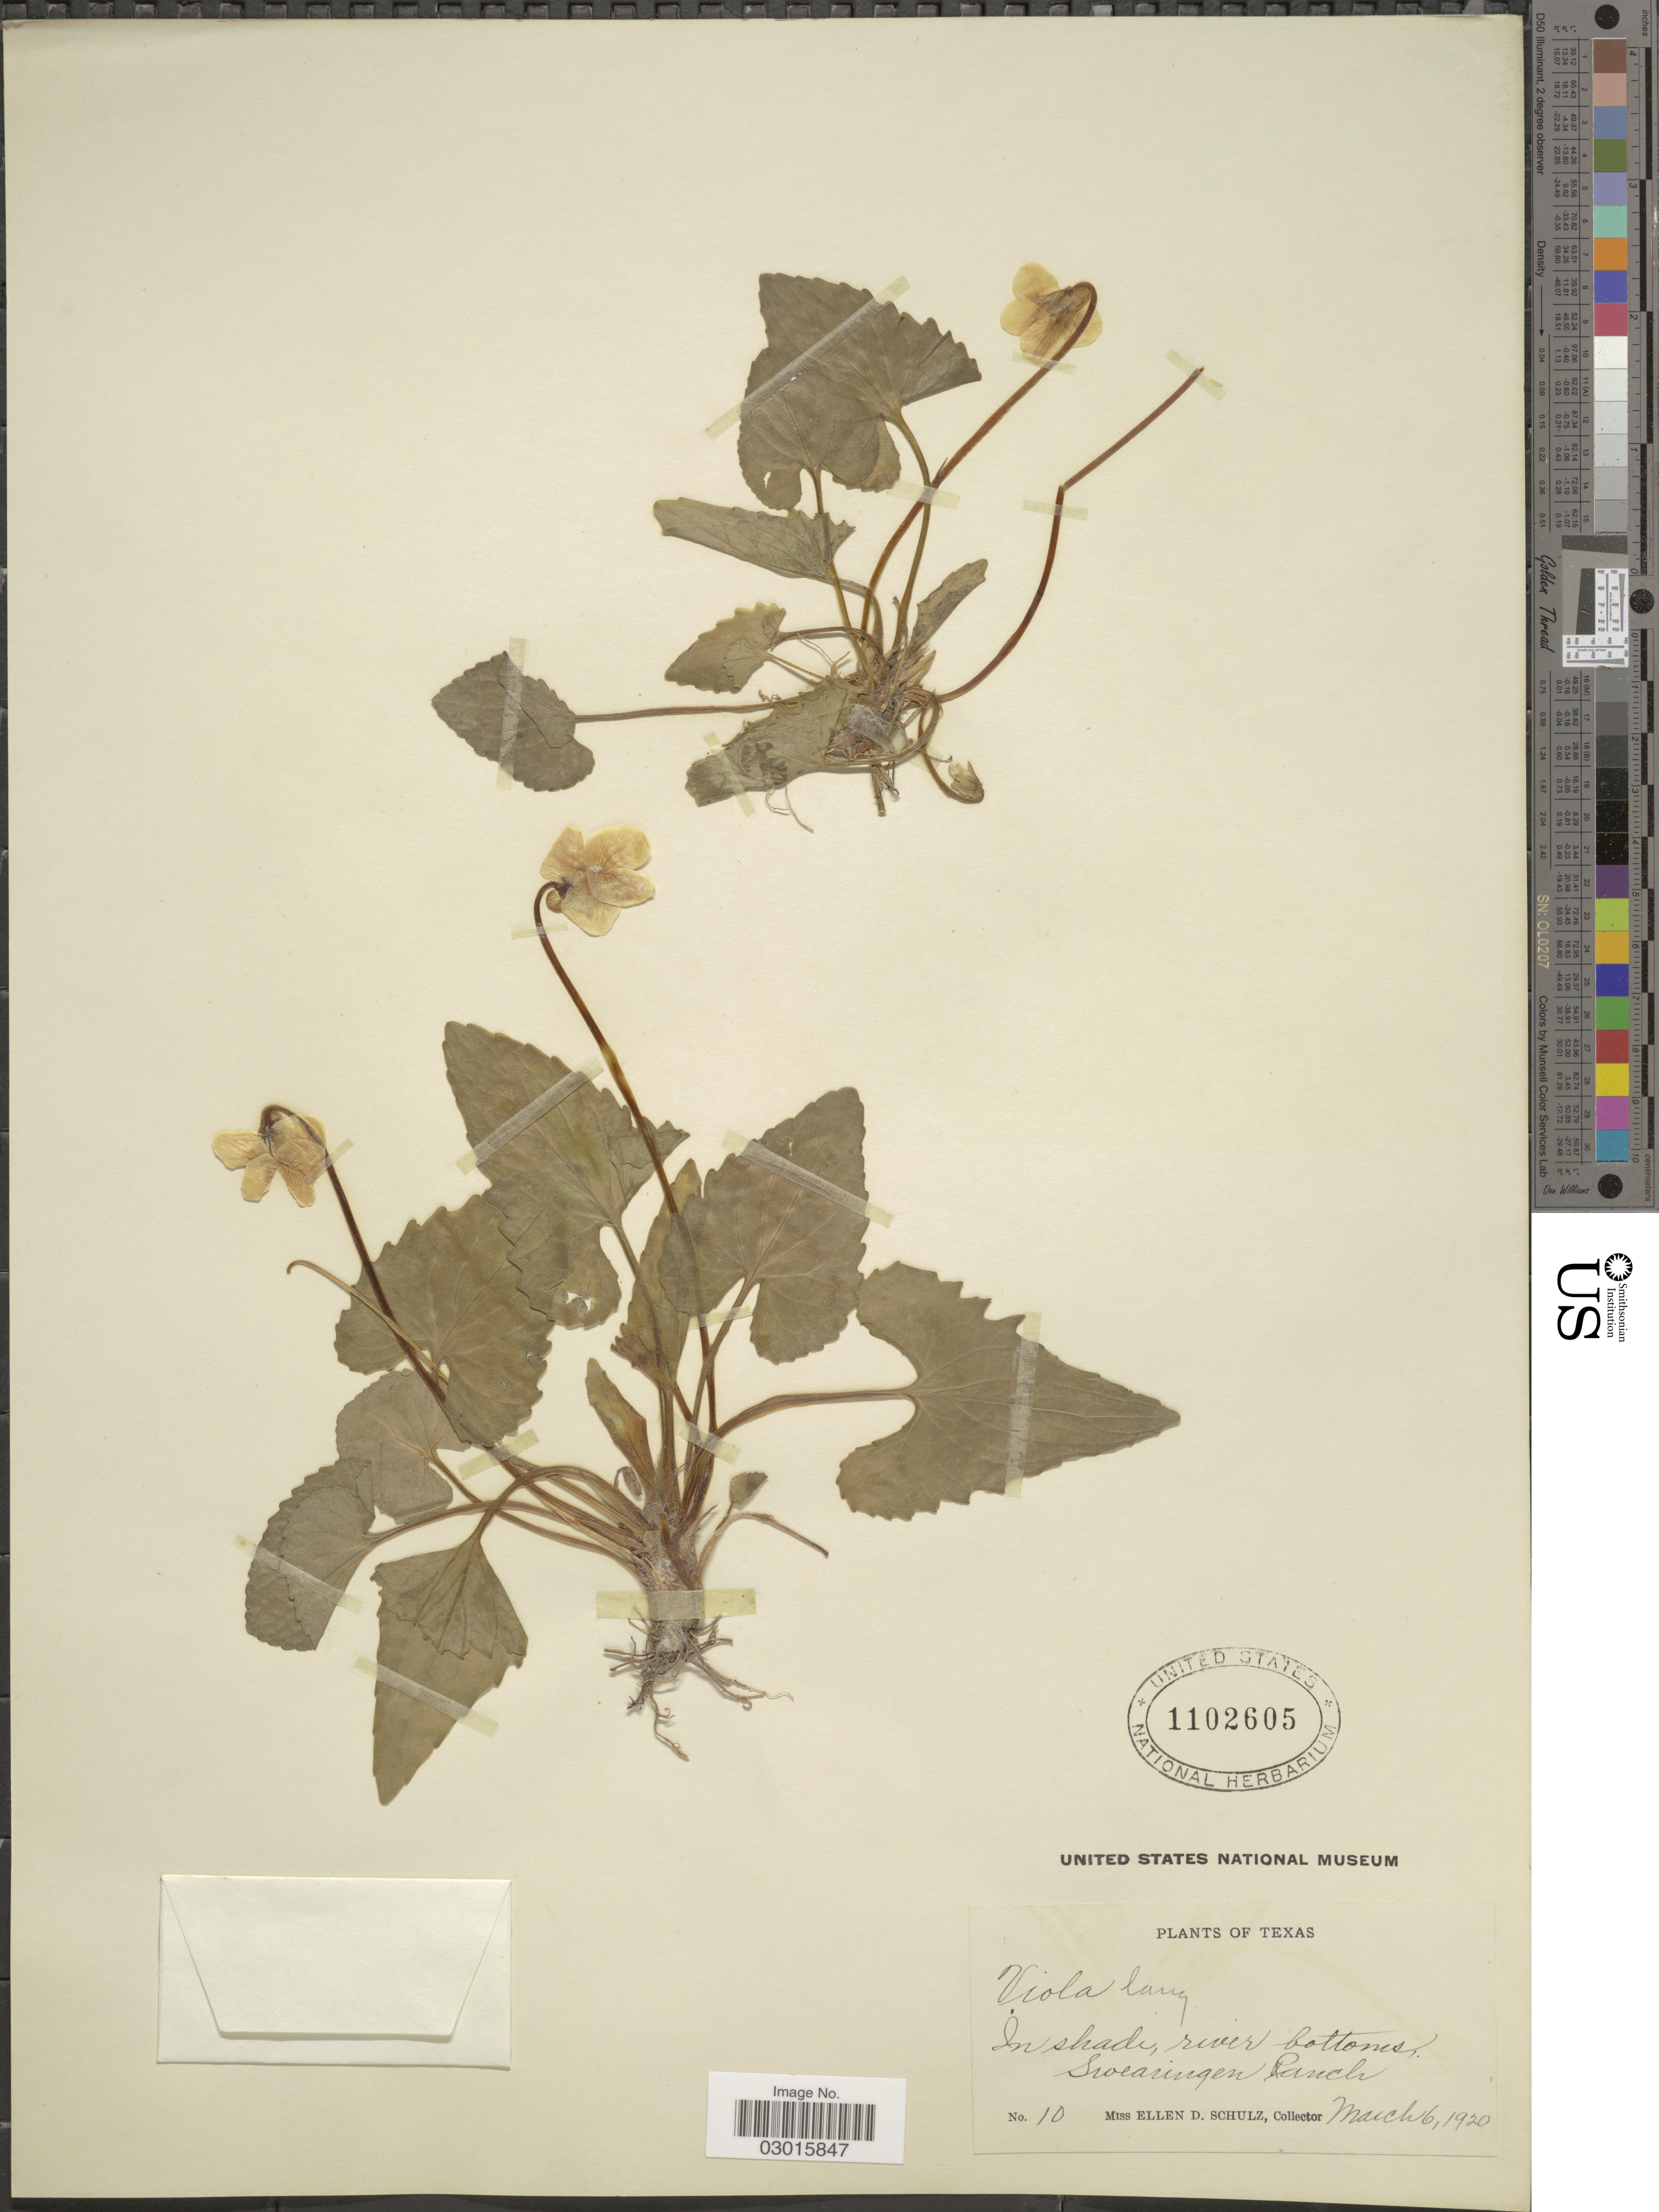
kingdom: Plantae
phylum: Tracheophyta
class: Magnoliopsida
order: Malpighiales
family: Violaceae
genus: Viola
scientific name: Viola langloisii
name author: Greene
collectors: E. D. Schulz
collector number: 10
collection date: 1920-03-06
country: United States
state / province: Texas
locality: Swearingen Ranch.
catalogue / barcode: US 1102605